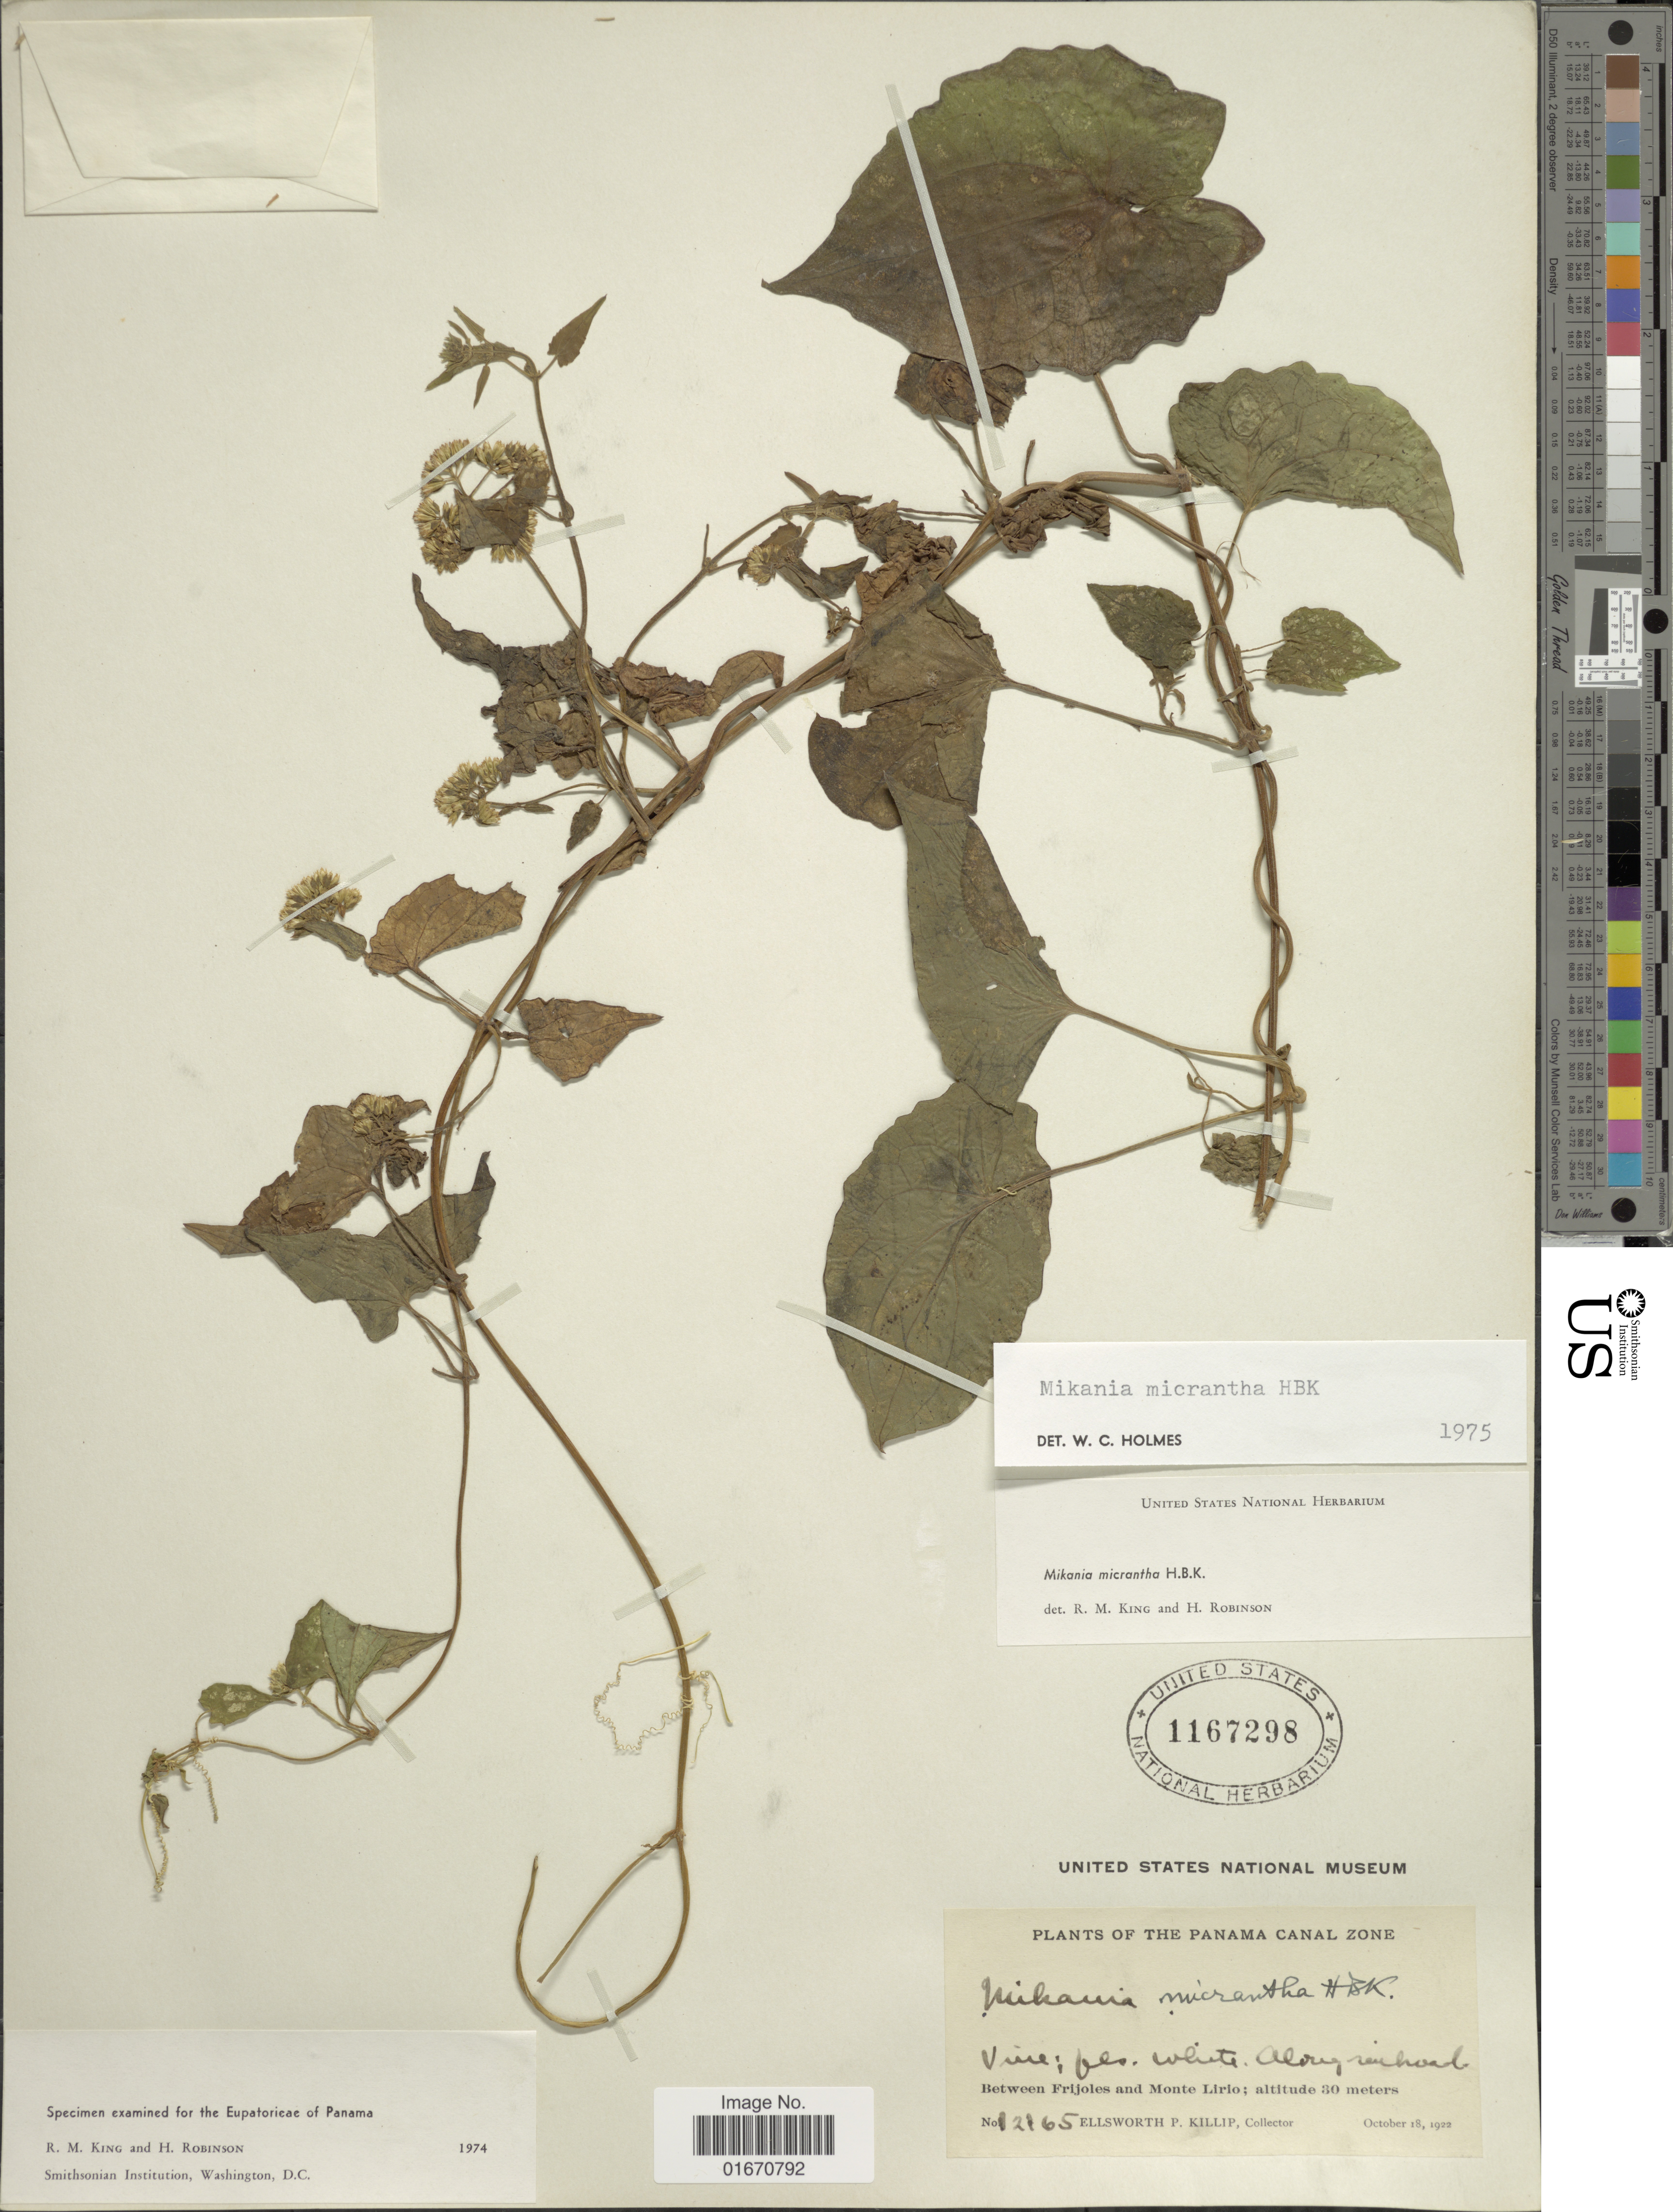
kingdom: Plantae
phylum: Tracheophyta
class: Magnoliopsida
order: Asterales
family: Asteraceae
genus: Mikania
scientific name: Mikania micrantha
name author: Kunth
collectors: E. P. Killip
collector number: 12165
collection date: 1922-10-18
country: Panama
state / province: Colón / Panamá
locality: Canal Zone, Between Frijoles and Monte Lirio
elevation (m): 30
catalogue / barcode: US 1167298